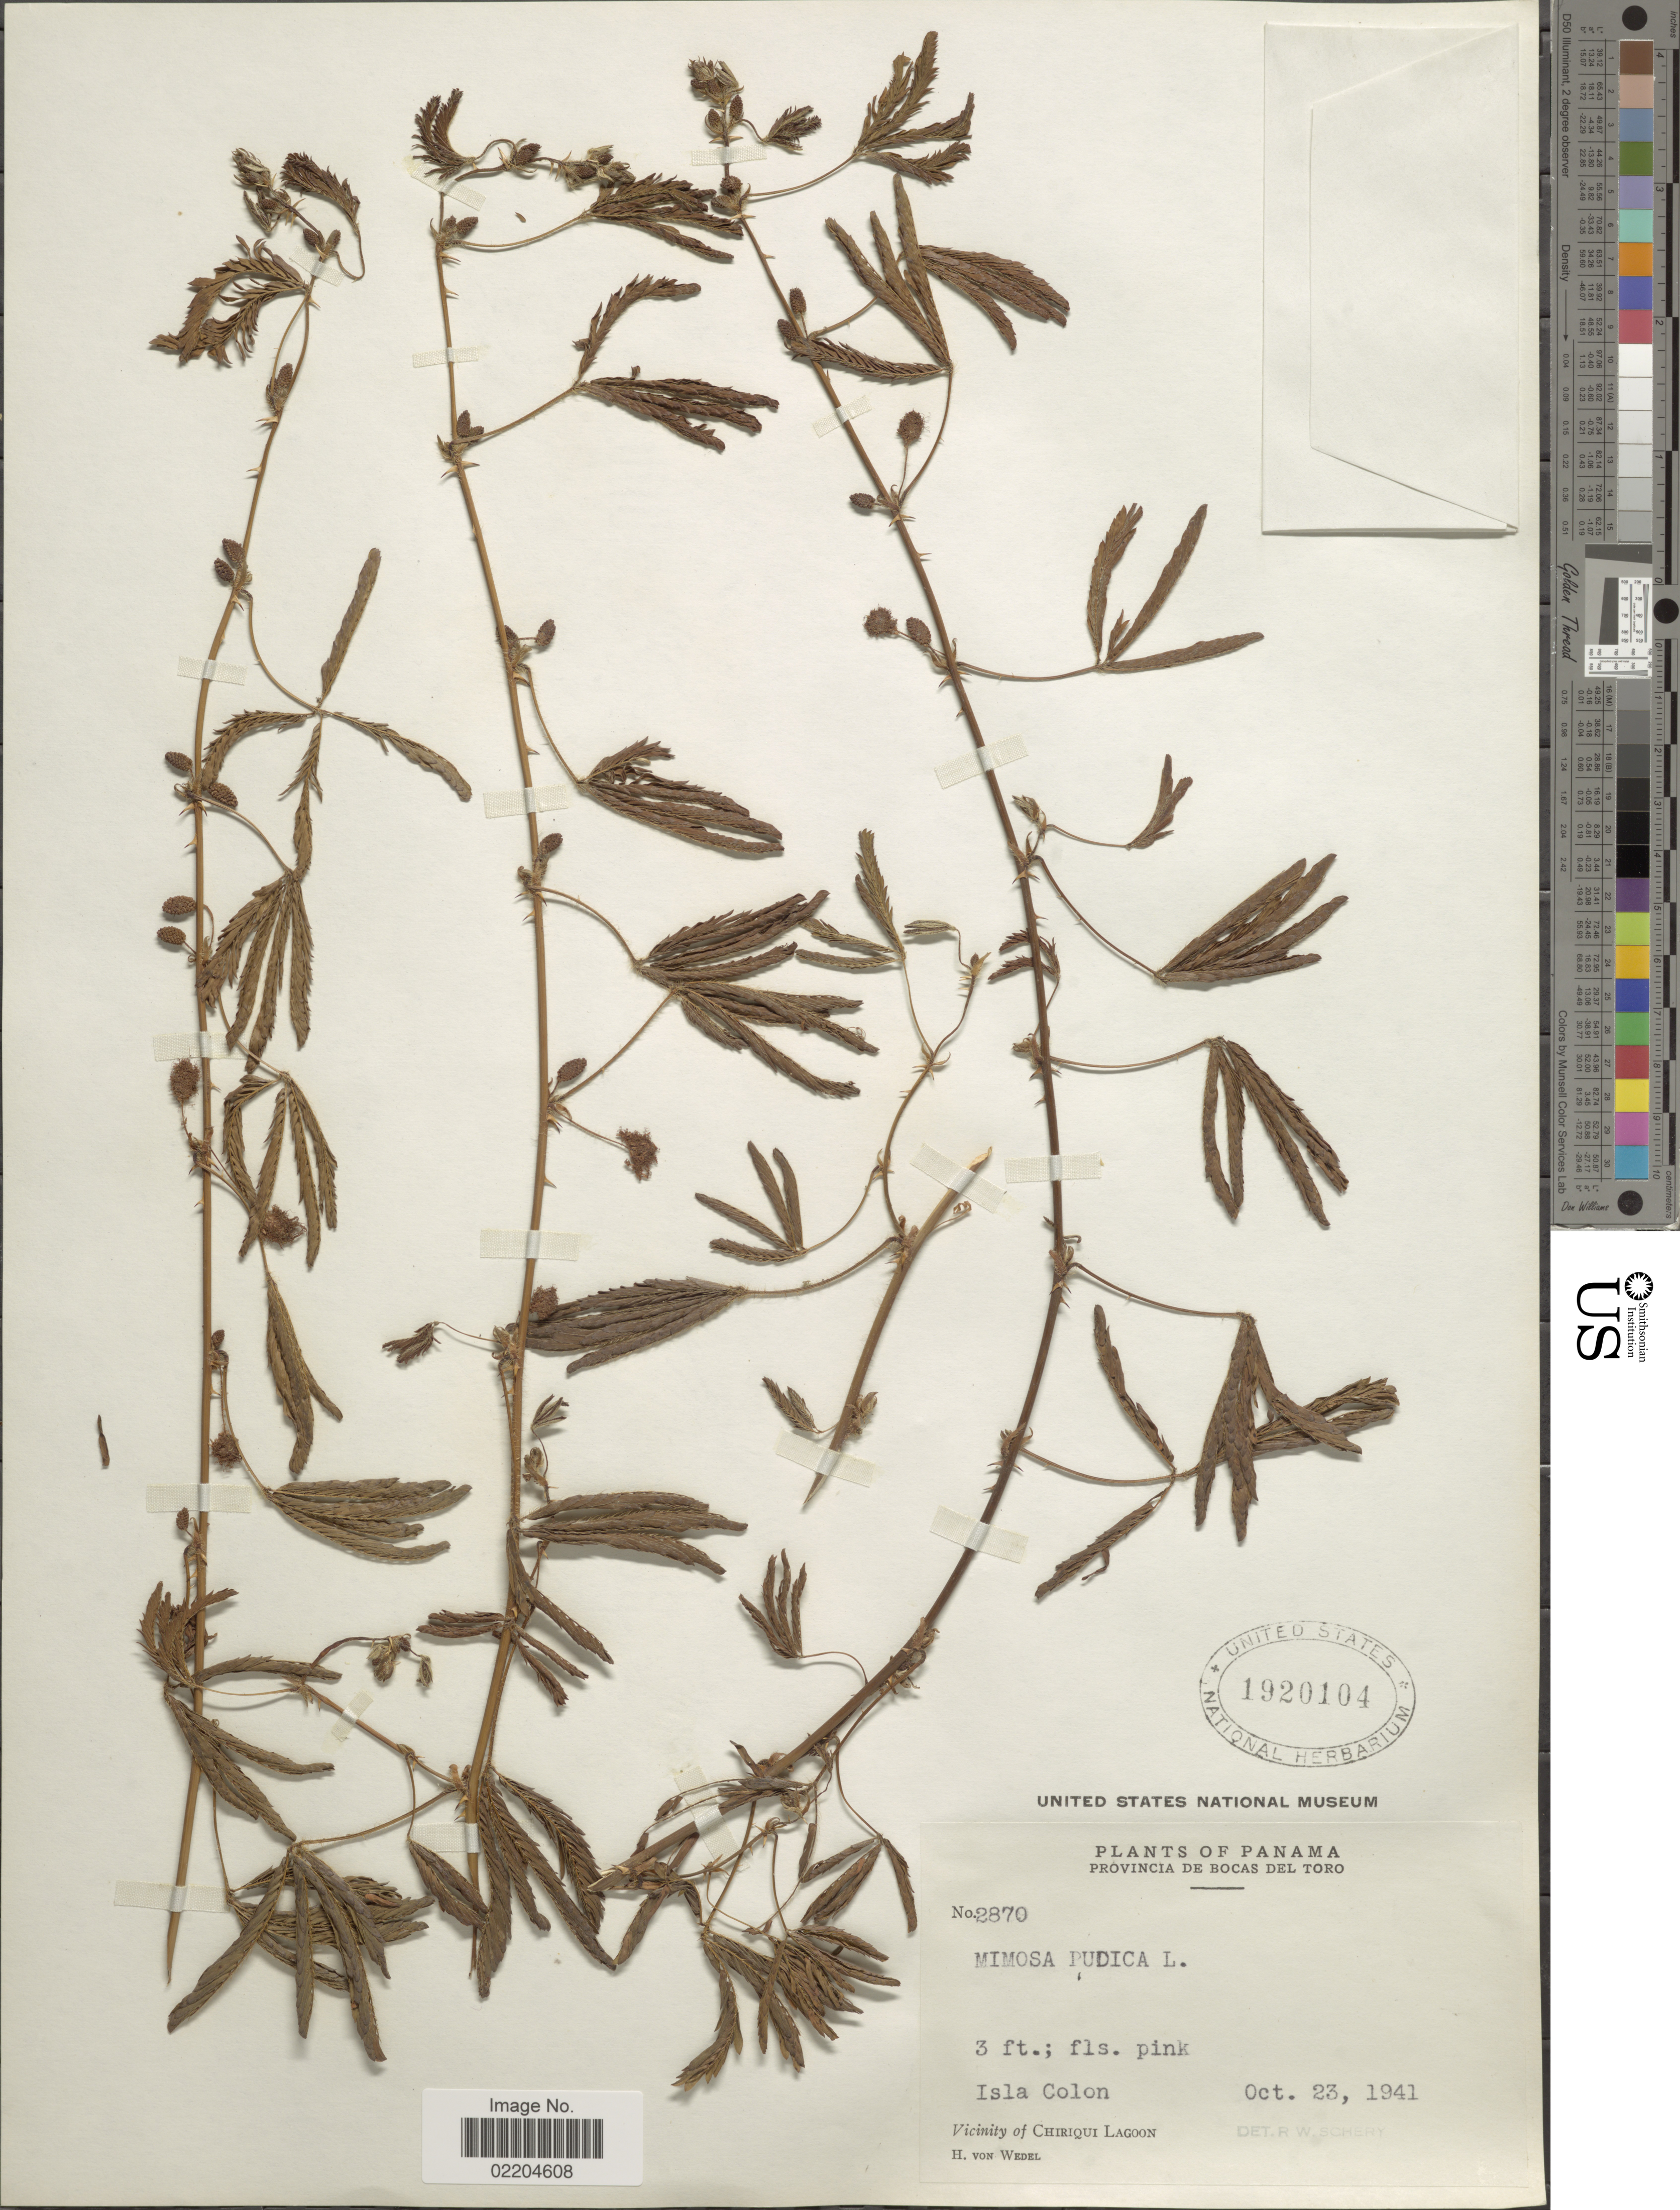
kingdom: Plantae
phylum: Tracheophyta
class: Magnoliopsida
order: Fabales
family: Fabaceae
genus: Mimosa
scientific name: Mimosa pudica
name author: L.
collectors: H. von Wedel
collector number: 2870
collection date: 1941-10-23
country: Panama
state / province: Bocas del Toro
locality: Provincia de Bocas del Toro. Vicinity of Chiriqui Lagoon. Isla Colon.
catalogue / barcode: US 1920104